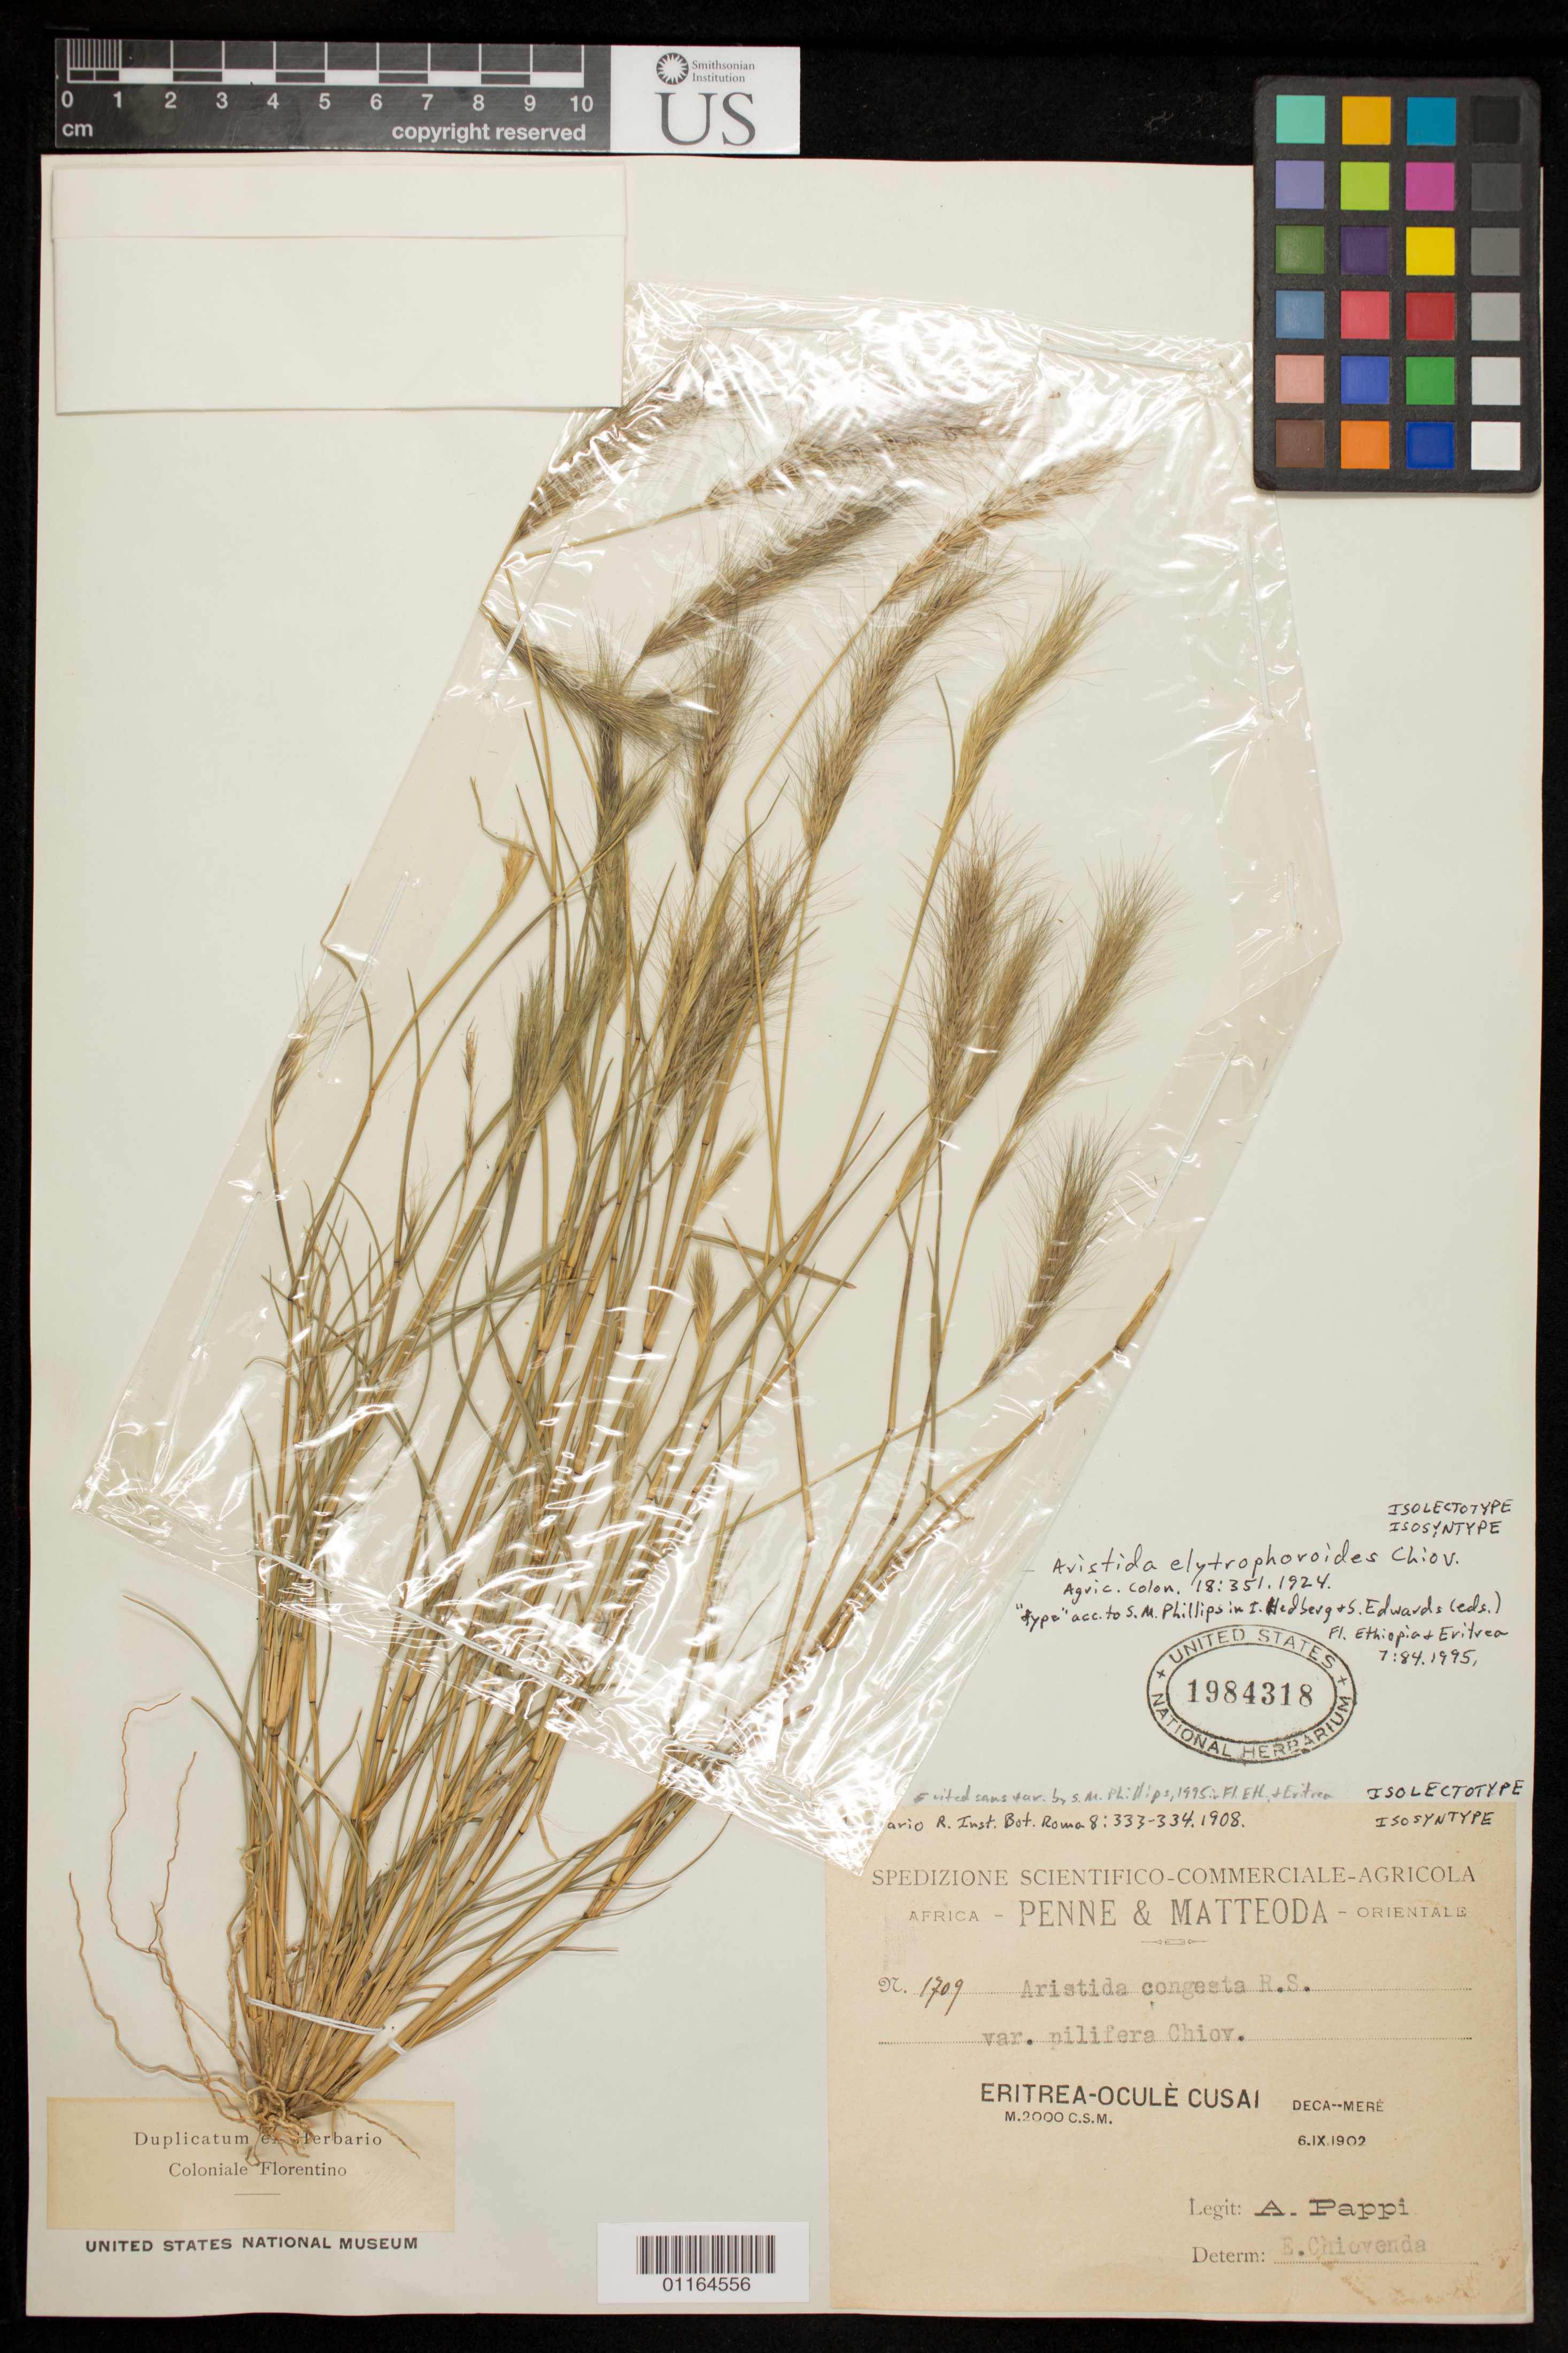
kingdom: Plantae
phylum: Tracheophyta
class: Liliopsida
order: Poales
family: Poaceae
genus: Aristida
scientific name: Aristida congesta var. pilifera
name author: Chiov.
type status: Isolectotype; Isosyntype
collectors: A. Pappi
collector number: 1709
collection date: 1902-09-06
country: Eritrea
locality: Eritrea-Oculé Cusai, Deca-Meré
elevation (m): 2000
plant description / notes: Duplicatum ex Herbario Coloniale Florentino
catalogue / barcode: US 1984318